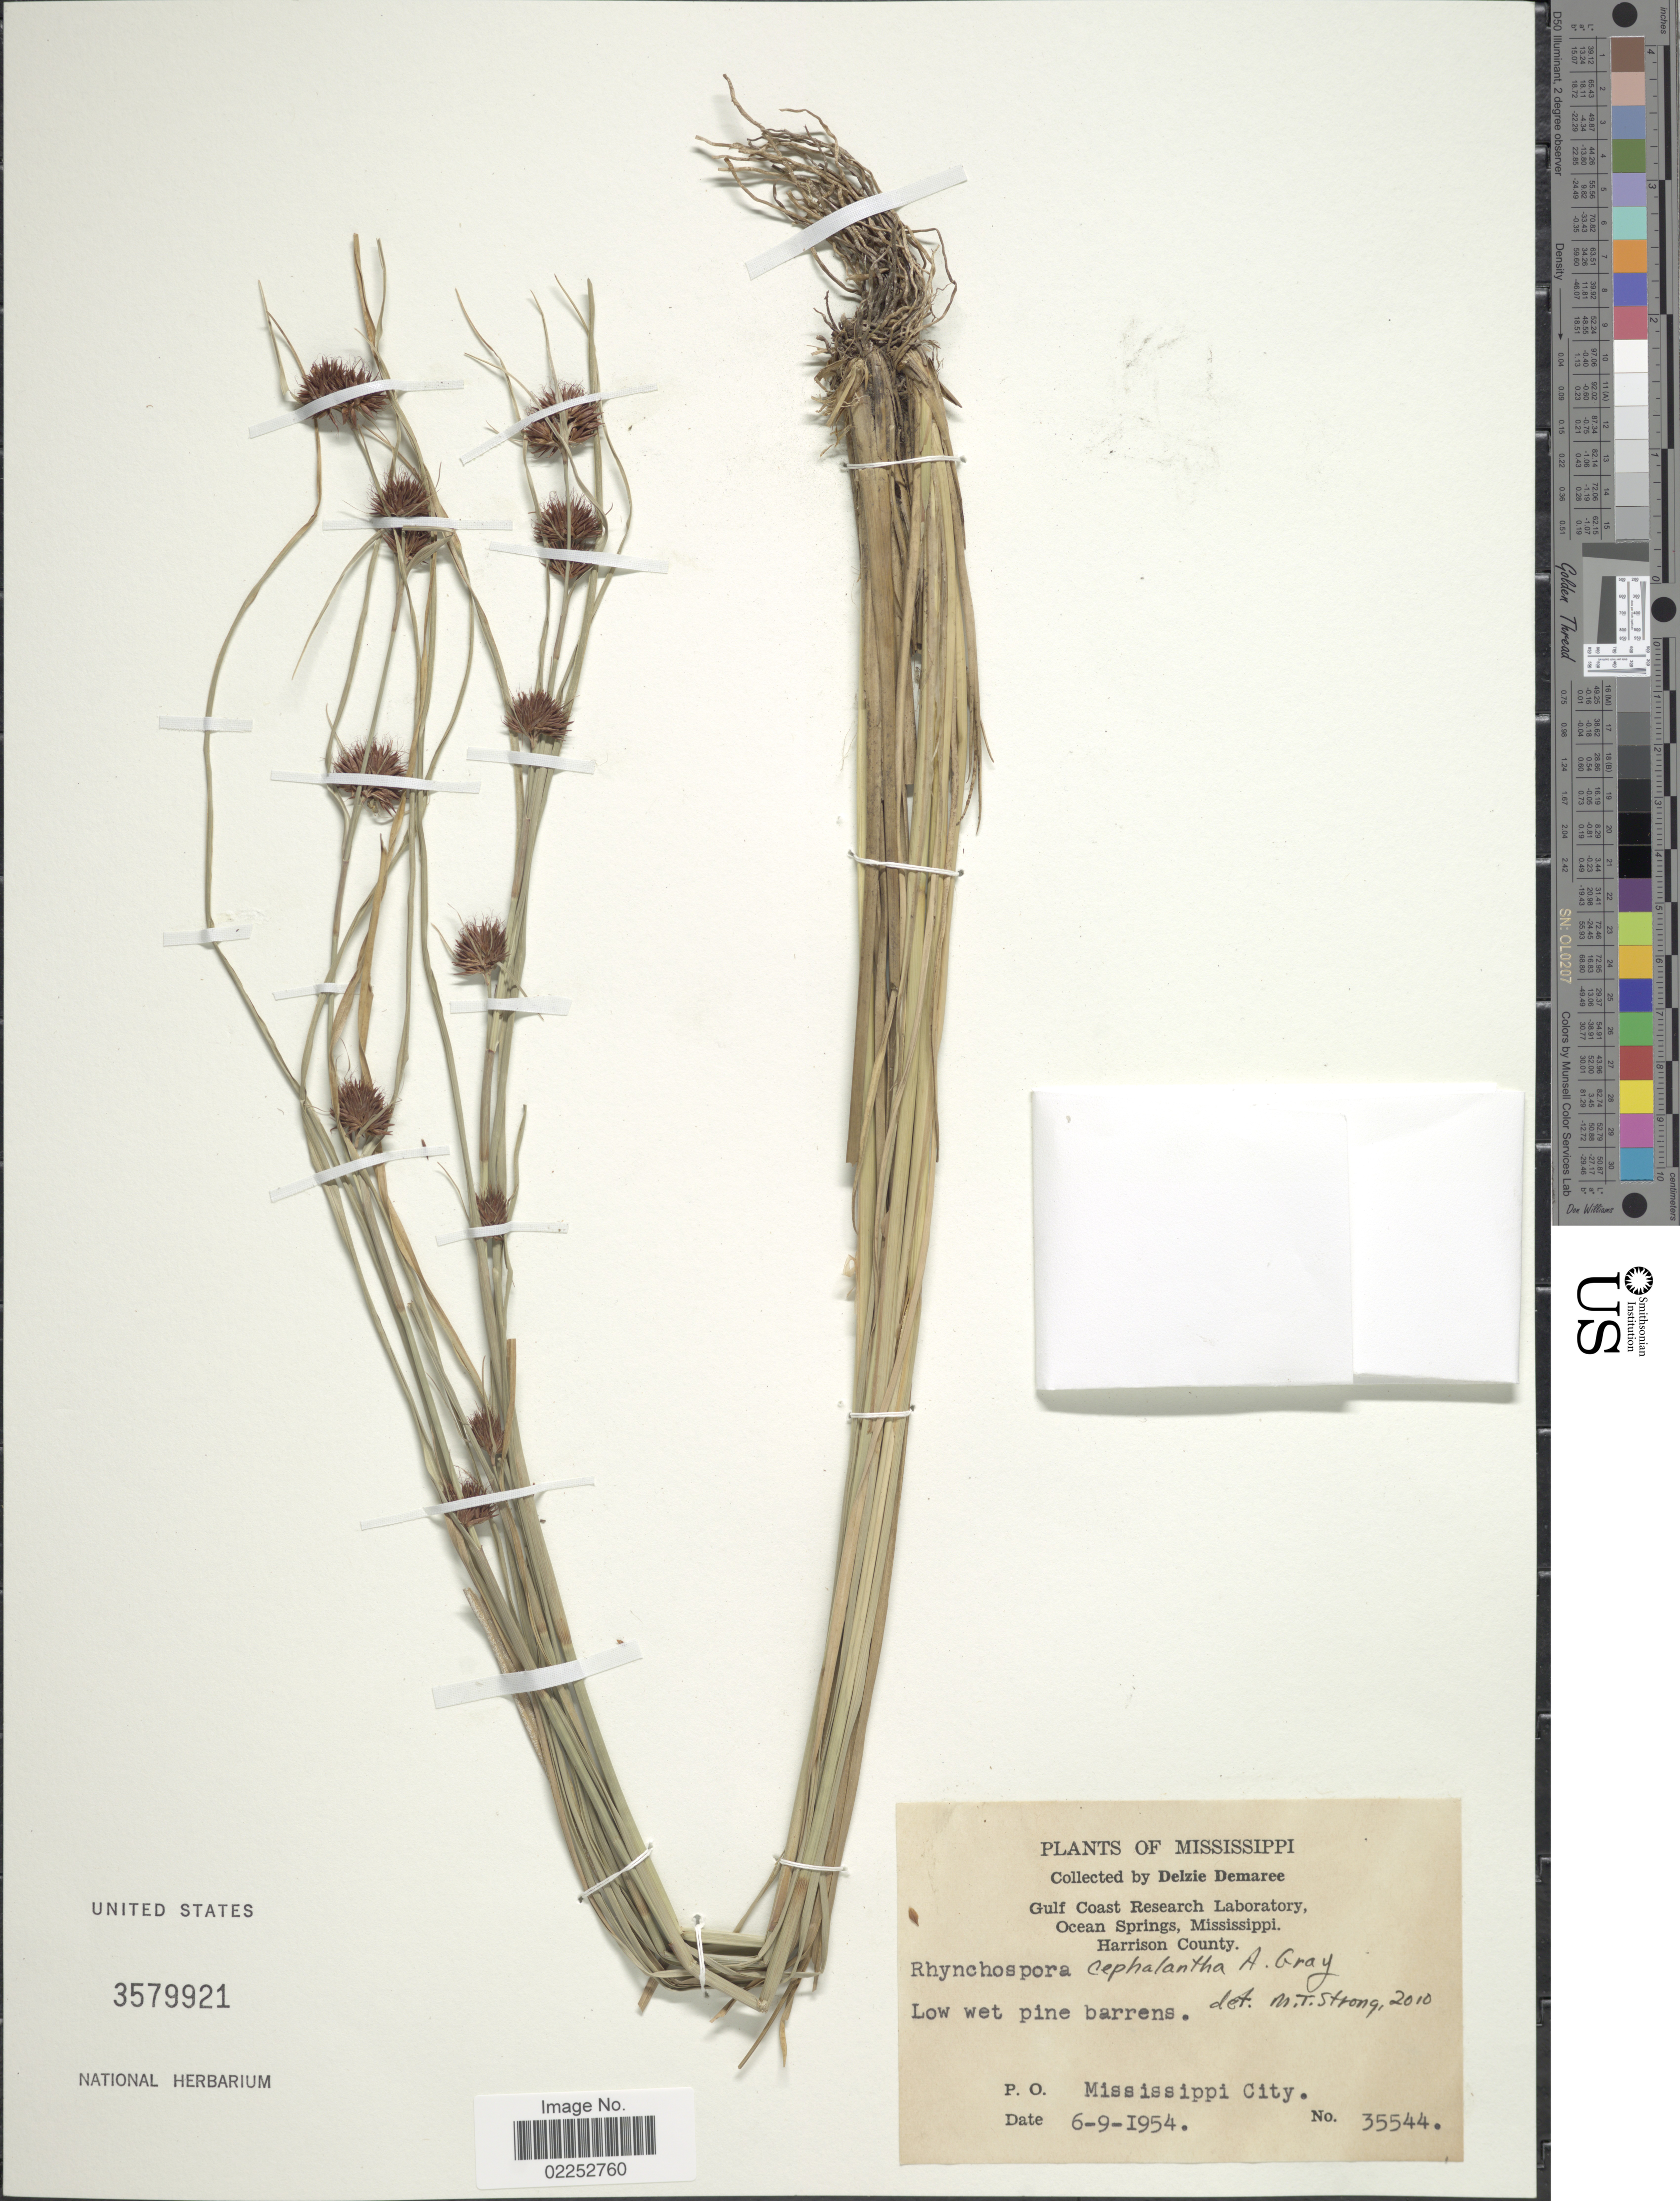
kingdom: Plantae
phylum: Tracheophyta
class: Liliopsida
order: Poales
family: Cyperaceae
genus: Rhynchospora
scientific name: Rhynchospora cephalantha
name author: A. Gray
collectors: D. Demaree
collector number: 35544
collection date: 1954-06-09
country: United States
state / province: Mississippi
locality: P. O. Mississippi City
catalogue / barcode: US 3579921